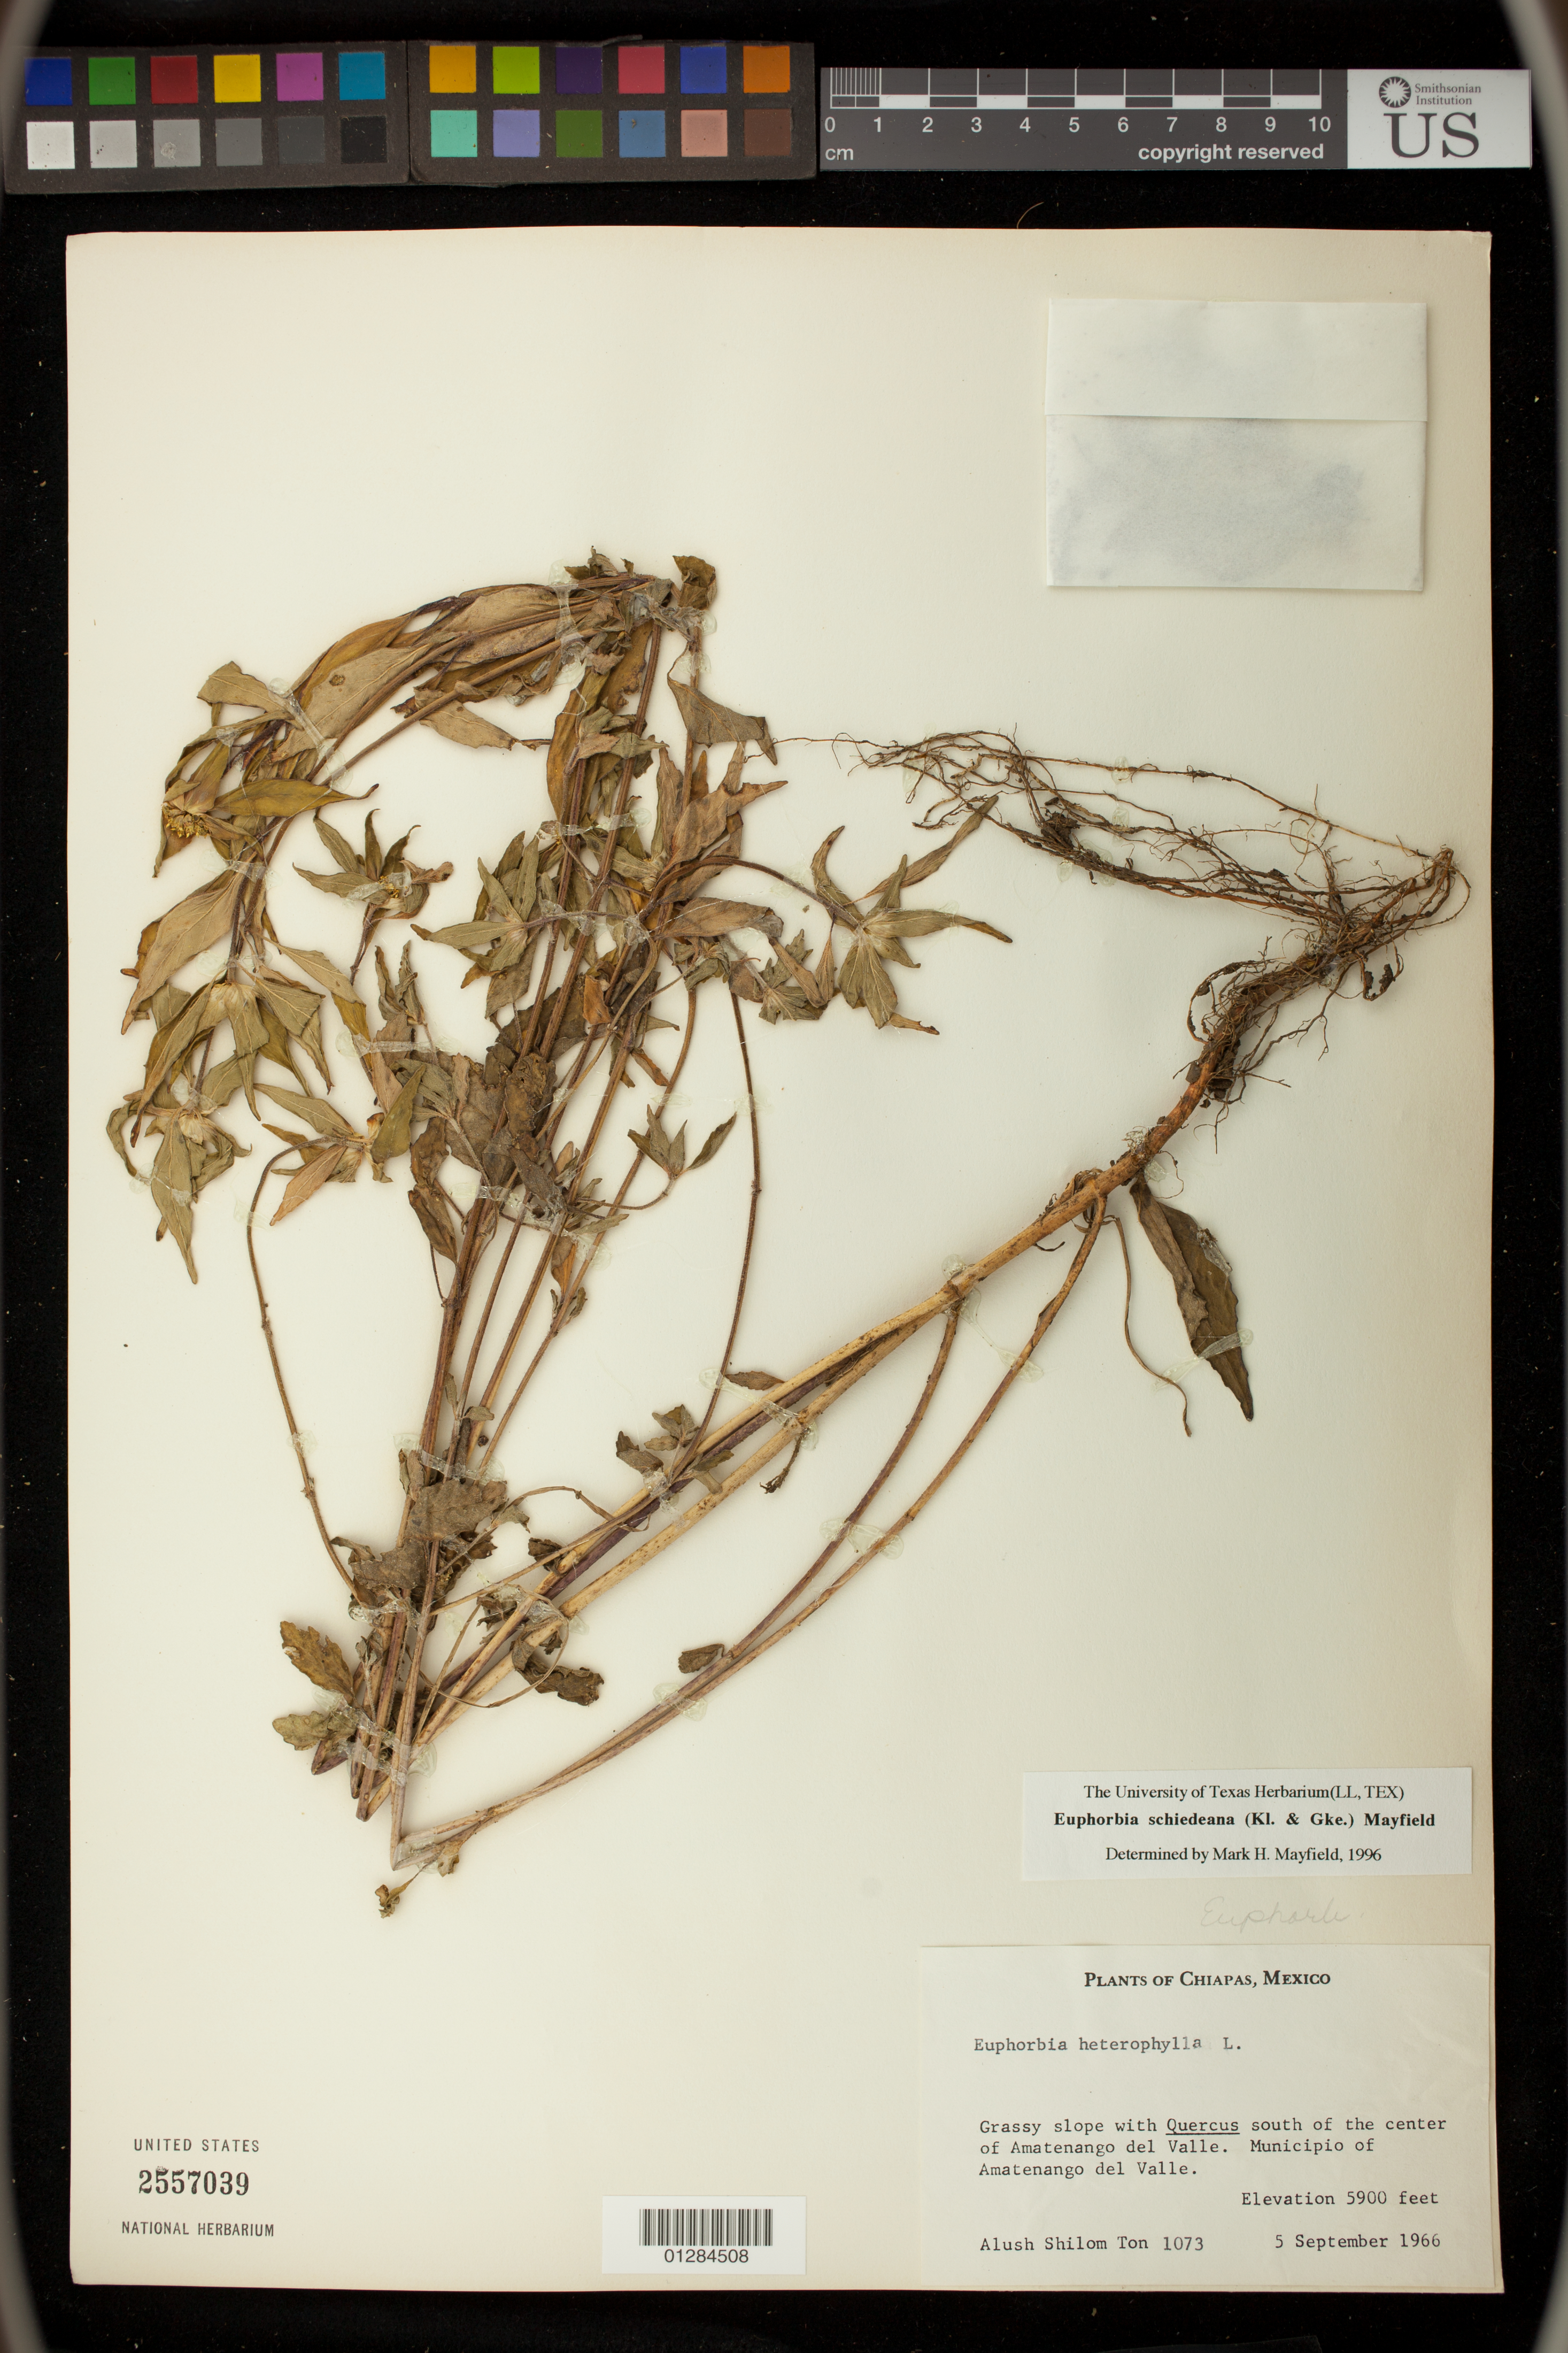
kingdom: Plantae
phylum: Tracheophyta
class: Magnoliopsida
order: Malpighiales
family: Euphorbiaceae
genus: Euphorbia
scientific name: Euphorbia schiedeana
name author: (Klotzsch & Garcke) Mayfield ex C. Nelson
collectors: A. S. Ton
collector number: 1073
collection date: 1966-09-05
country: Mexico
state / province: Chiapas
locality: S of the center of Amatenango del Valle. Municipio of Amatenango del Valle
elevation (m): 1798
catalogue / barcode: US 2557039